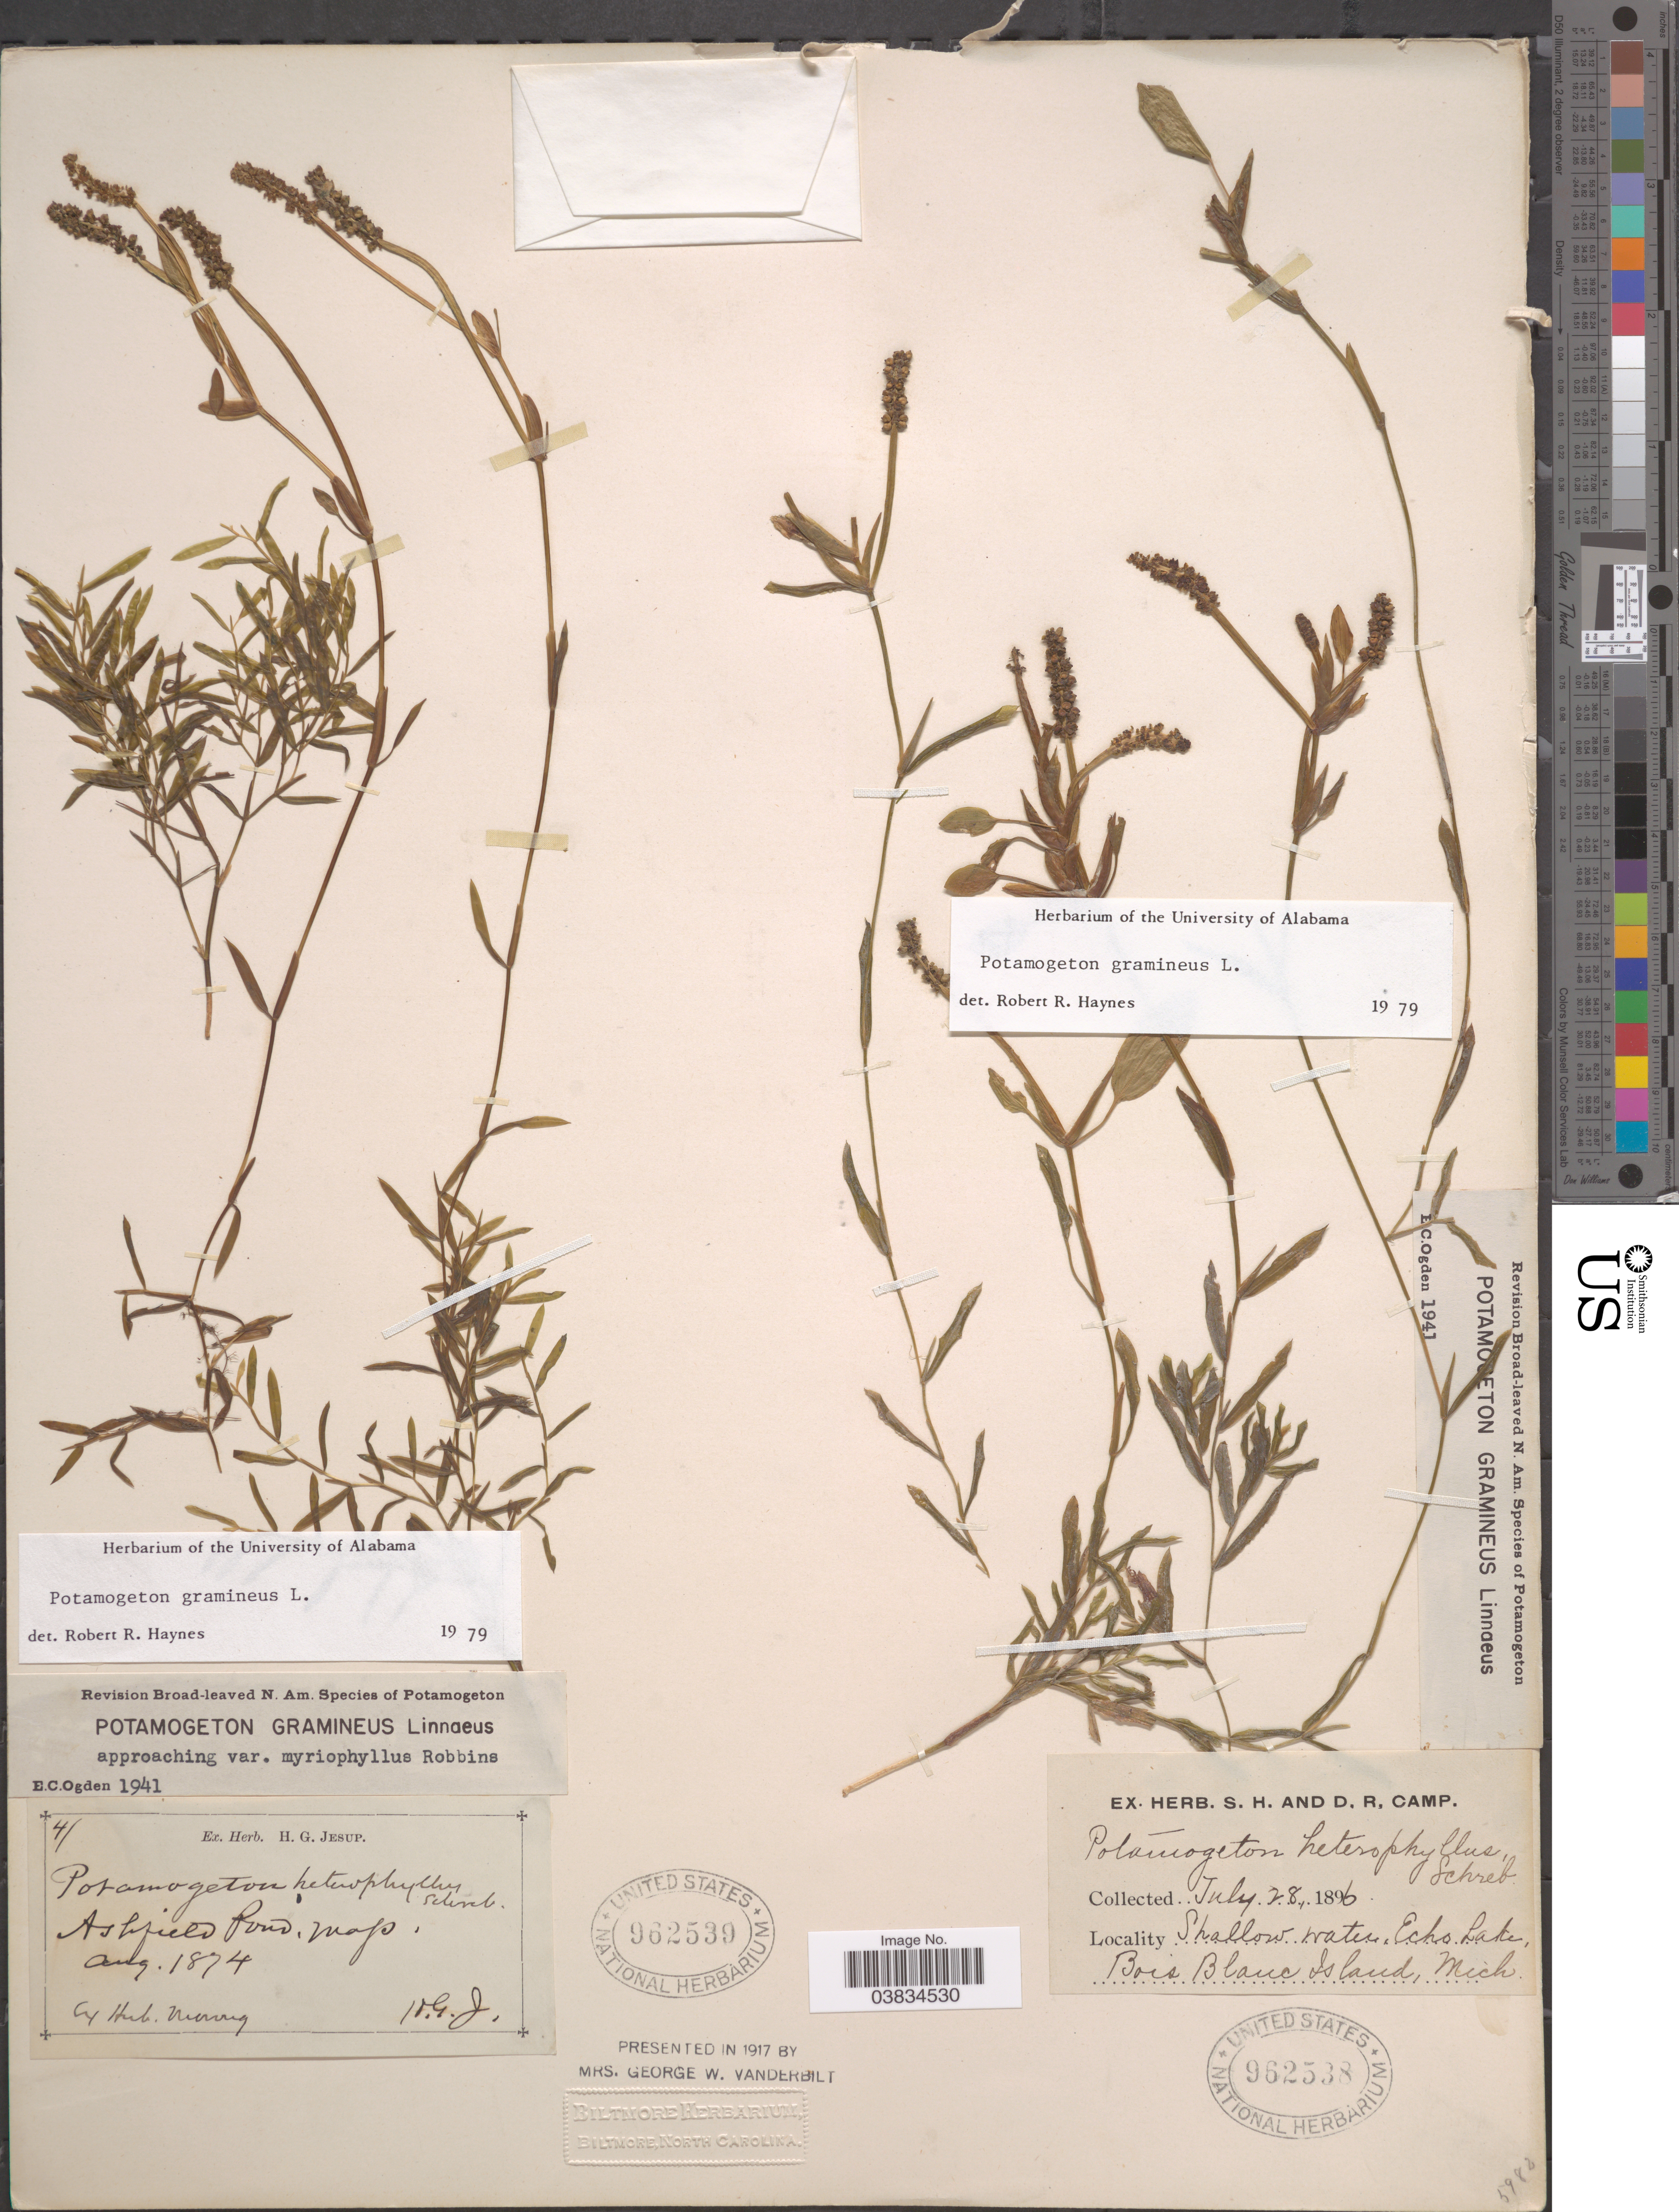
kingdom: Plantae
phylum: Tracheophyta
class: Liliopsida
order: Alismatales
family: Potamogetonaceae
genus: Potamogeton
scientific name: Potamogeton gramineus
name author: L.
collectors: ex herb. H. G. Jesup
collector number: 41*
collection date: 1874-08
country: United States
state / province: Massachusetts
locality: Ashfield Pond, Mass.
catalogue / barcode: US 962539-2